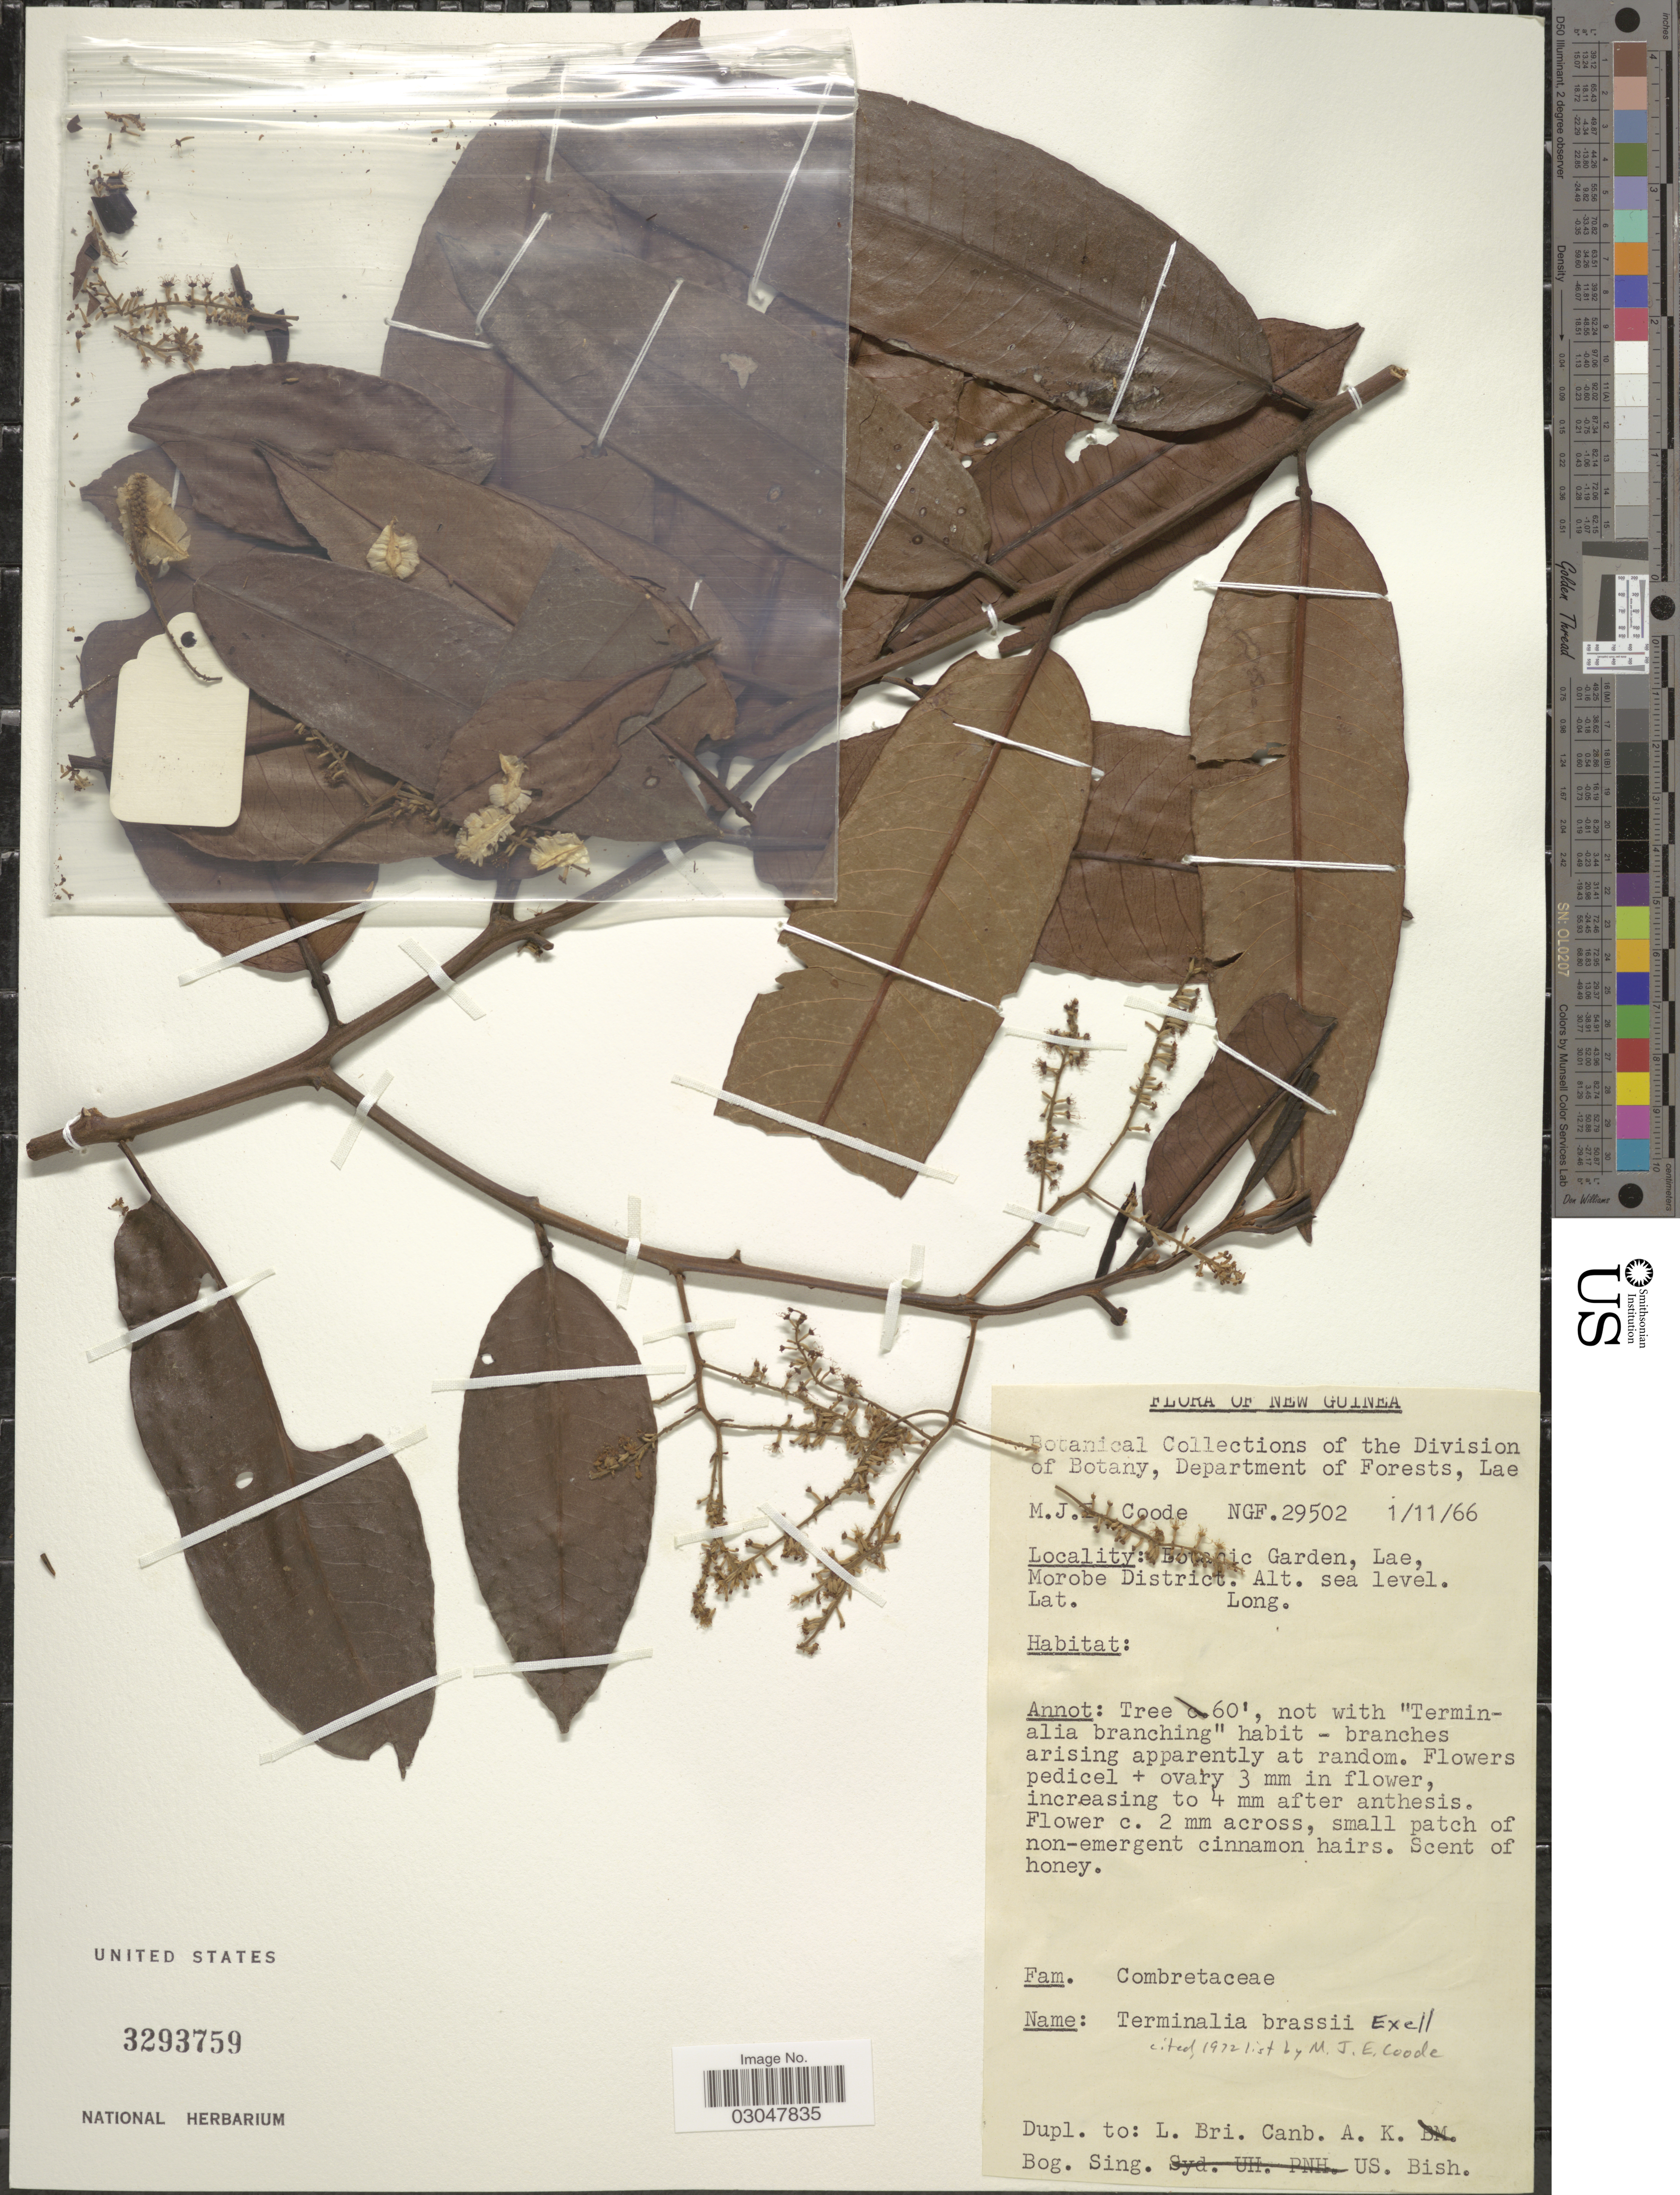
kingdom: Plantae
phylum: Tracheophyta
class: Magnoliopsida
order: Myrtales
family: Combretaceae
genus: Terminalia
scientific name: Terminalia brassii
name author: Exell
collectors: M. J. E. Coode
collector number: NGF29502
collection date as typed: Transcribed d/m/y: 1/11/66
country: Papua New Guinea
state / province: Morobe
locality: New Guinea. Botanic Garden, Lae. Morobe District.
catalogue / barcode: US 3293759